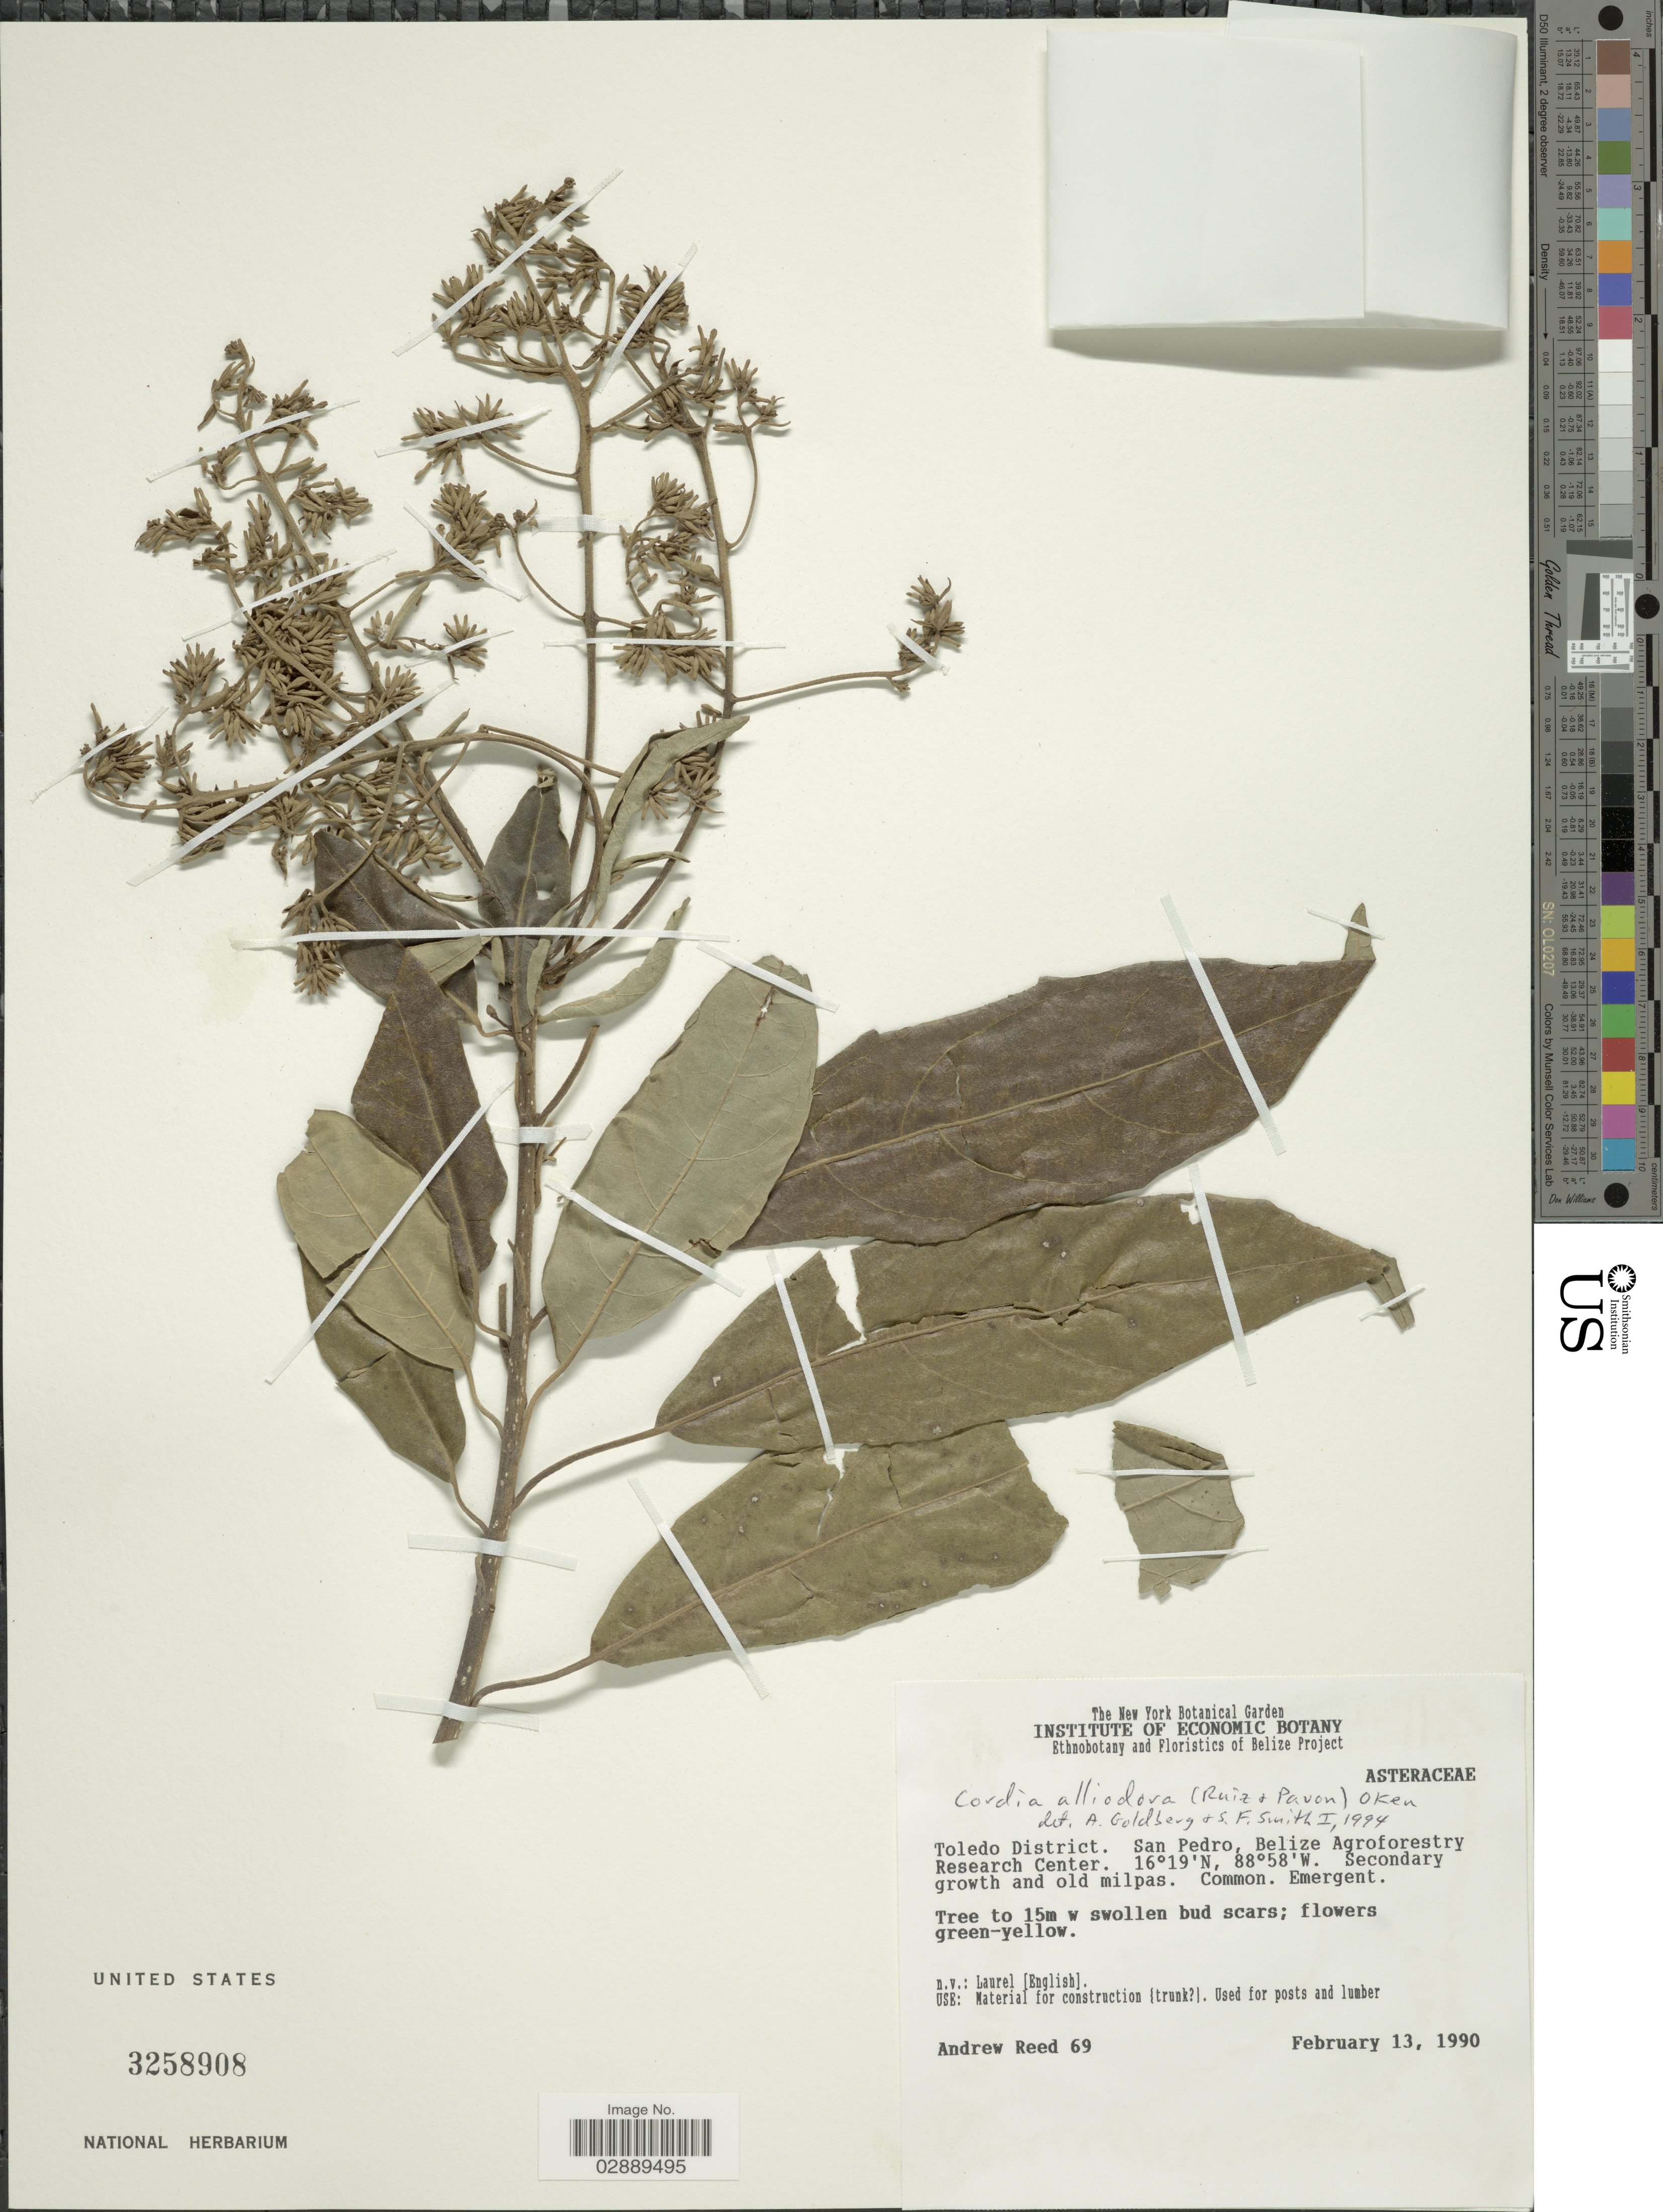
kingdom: Plantae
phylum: Tracheophyta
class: Magnoliopsida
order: Boraginales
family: Cordiaceae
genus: Cordia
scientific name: Cordia alliodora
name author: (Ruiz & Pav.) Oken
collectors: A. Reed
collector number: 69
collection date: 1990-02-13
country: Belize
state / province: Toledo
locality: Toledo District. San Pedro, Belize Agroforestry Research Center.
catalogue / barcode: US 3258908